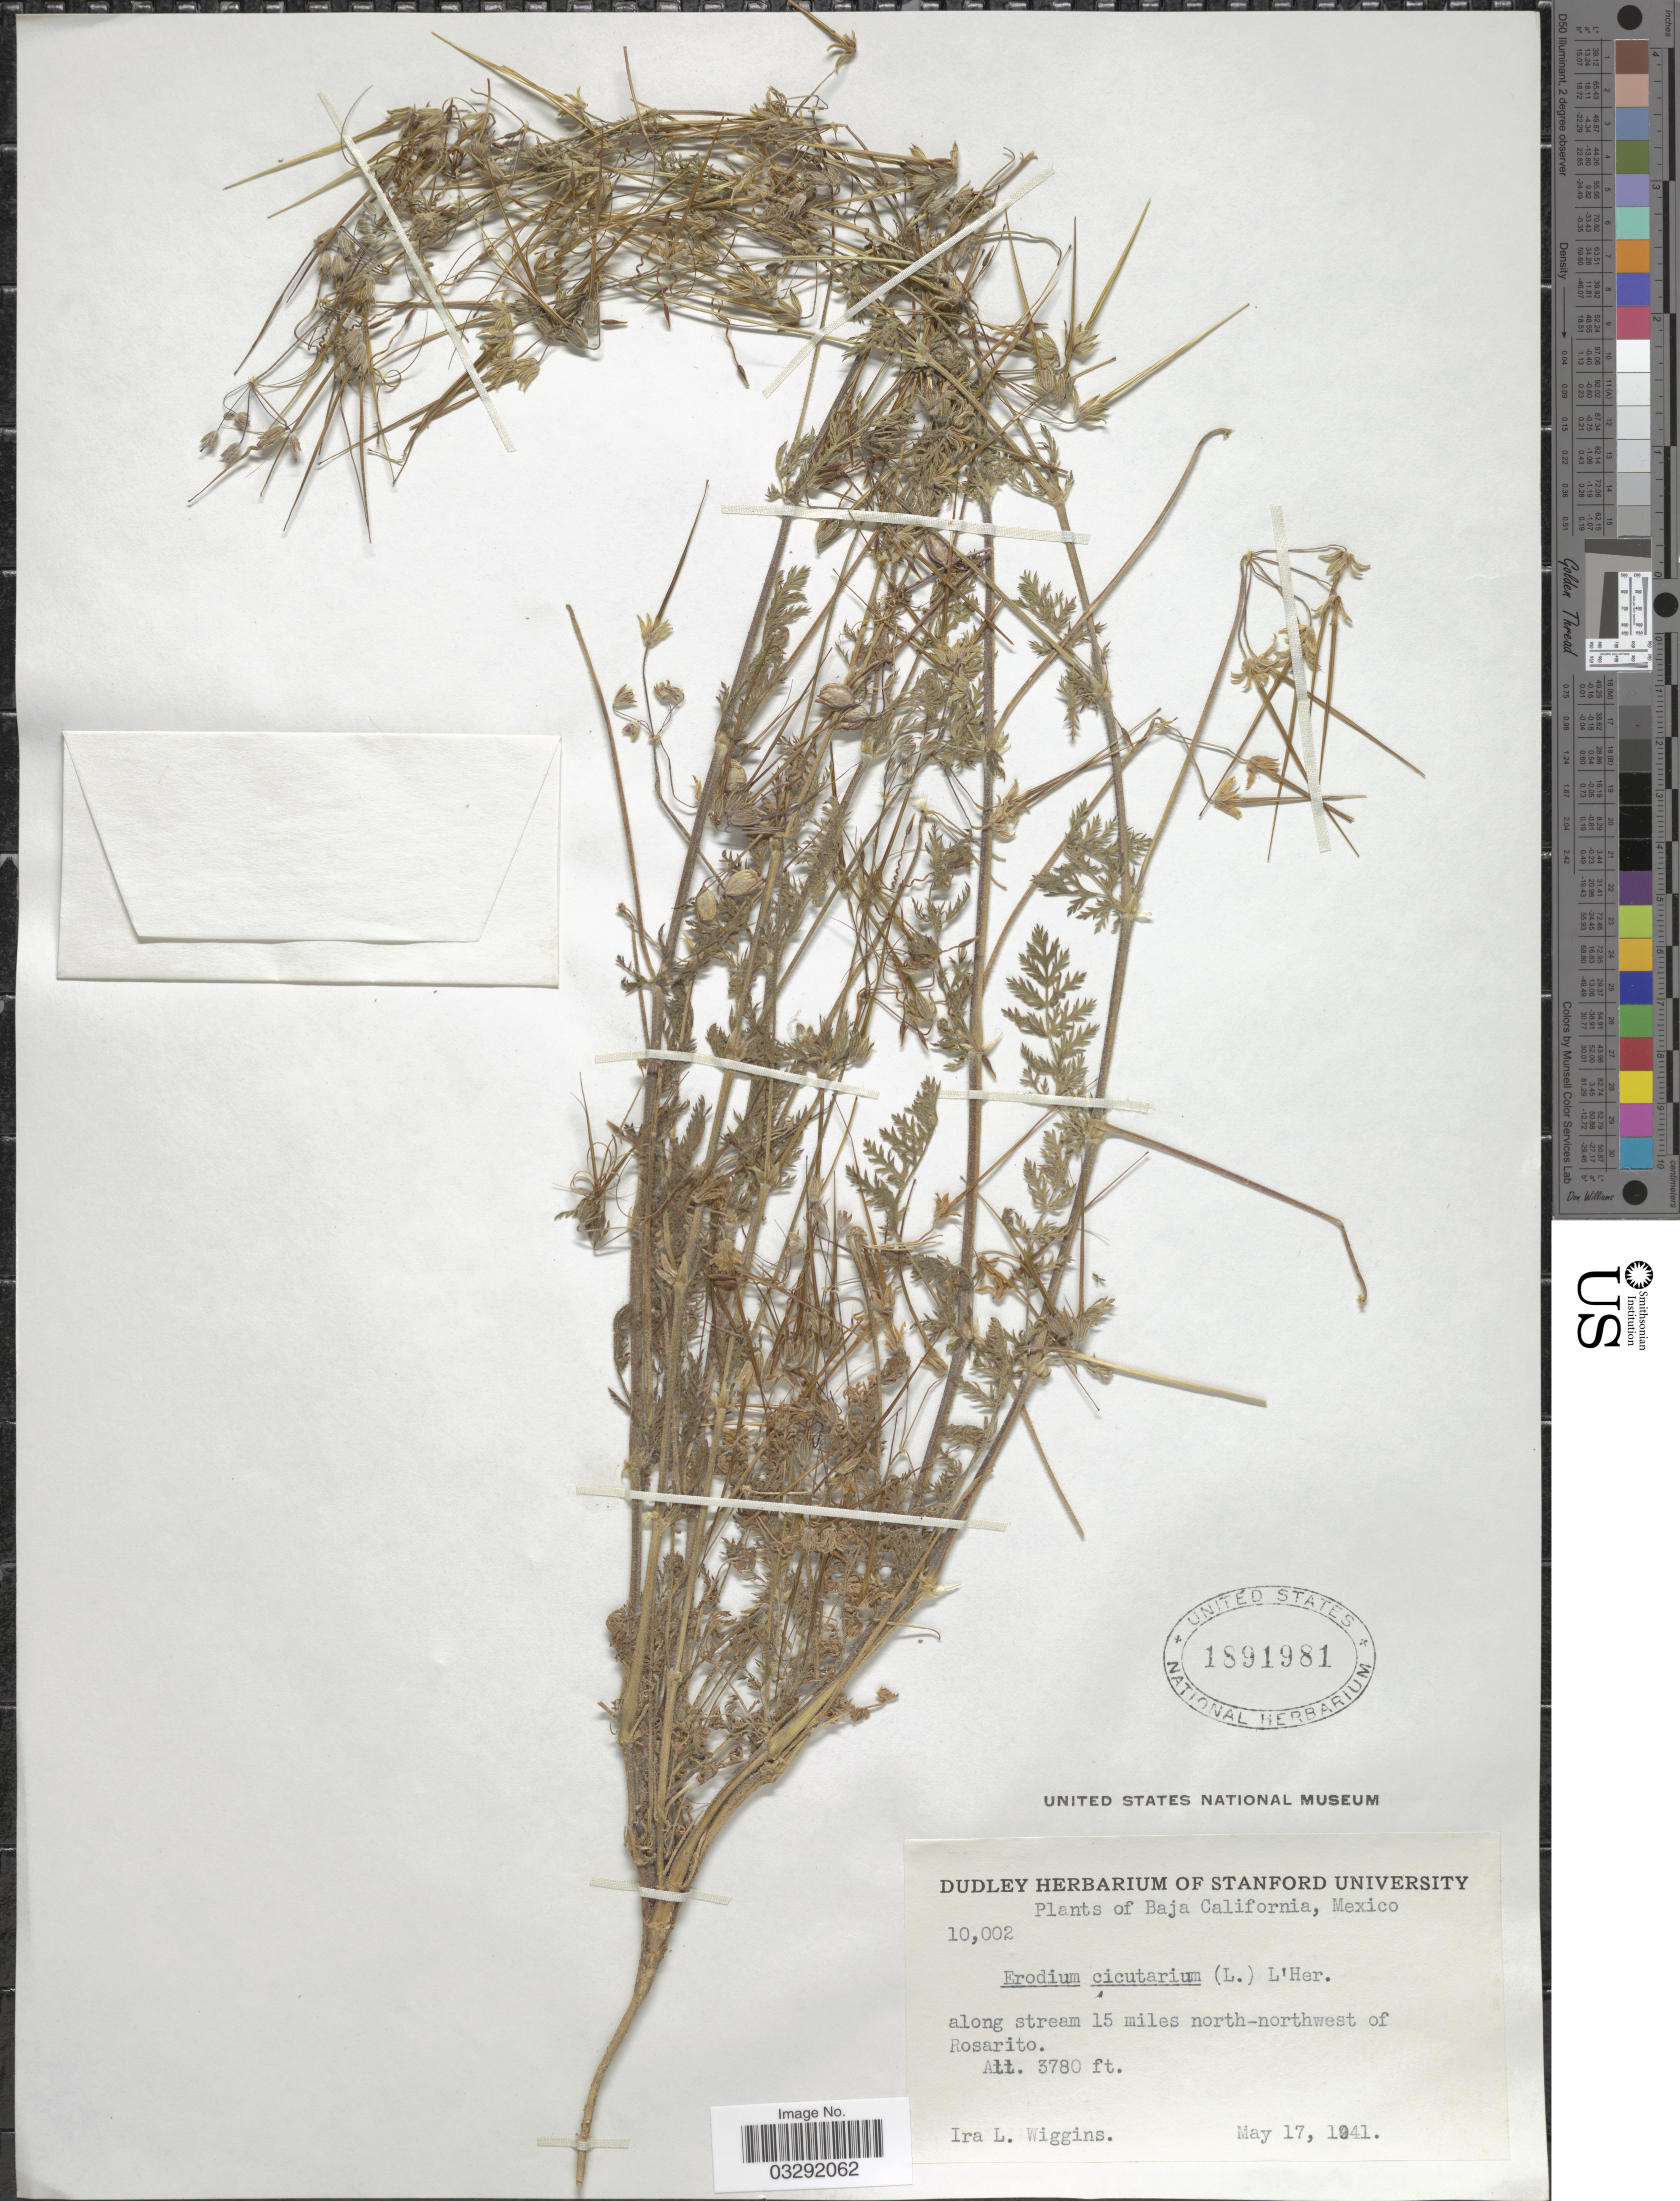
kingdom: Plantae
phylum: Tracheophyta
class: Magnoliopsida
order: Geraniales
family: Geraniaceae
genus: Erodium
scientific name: Erodium cicutarium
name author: (L.) L'Hér.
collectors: I. L. Wiggins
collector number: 10002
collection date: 1941-05-17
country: Mexico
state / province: Baja California Norte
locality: Along stream 15 miles north-northwest of Rosarito.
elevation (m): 1152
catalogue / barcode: US 1891981